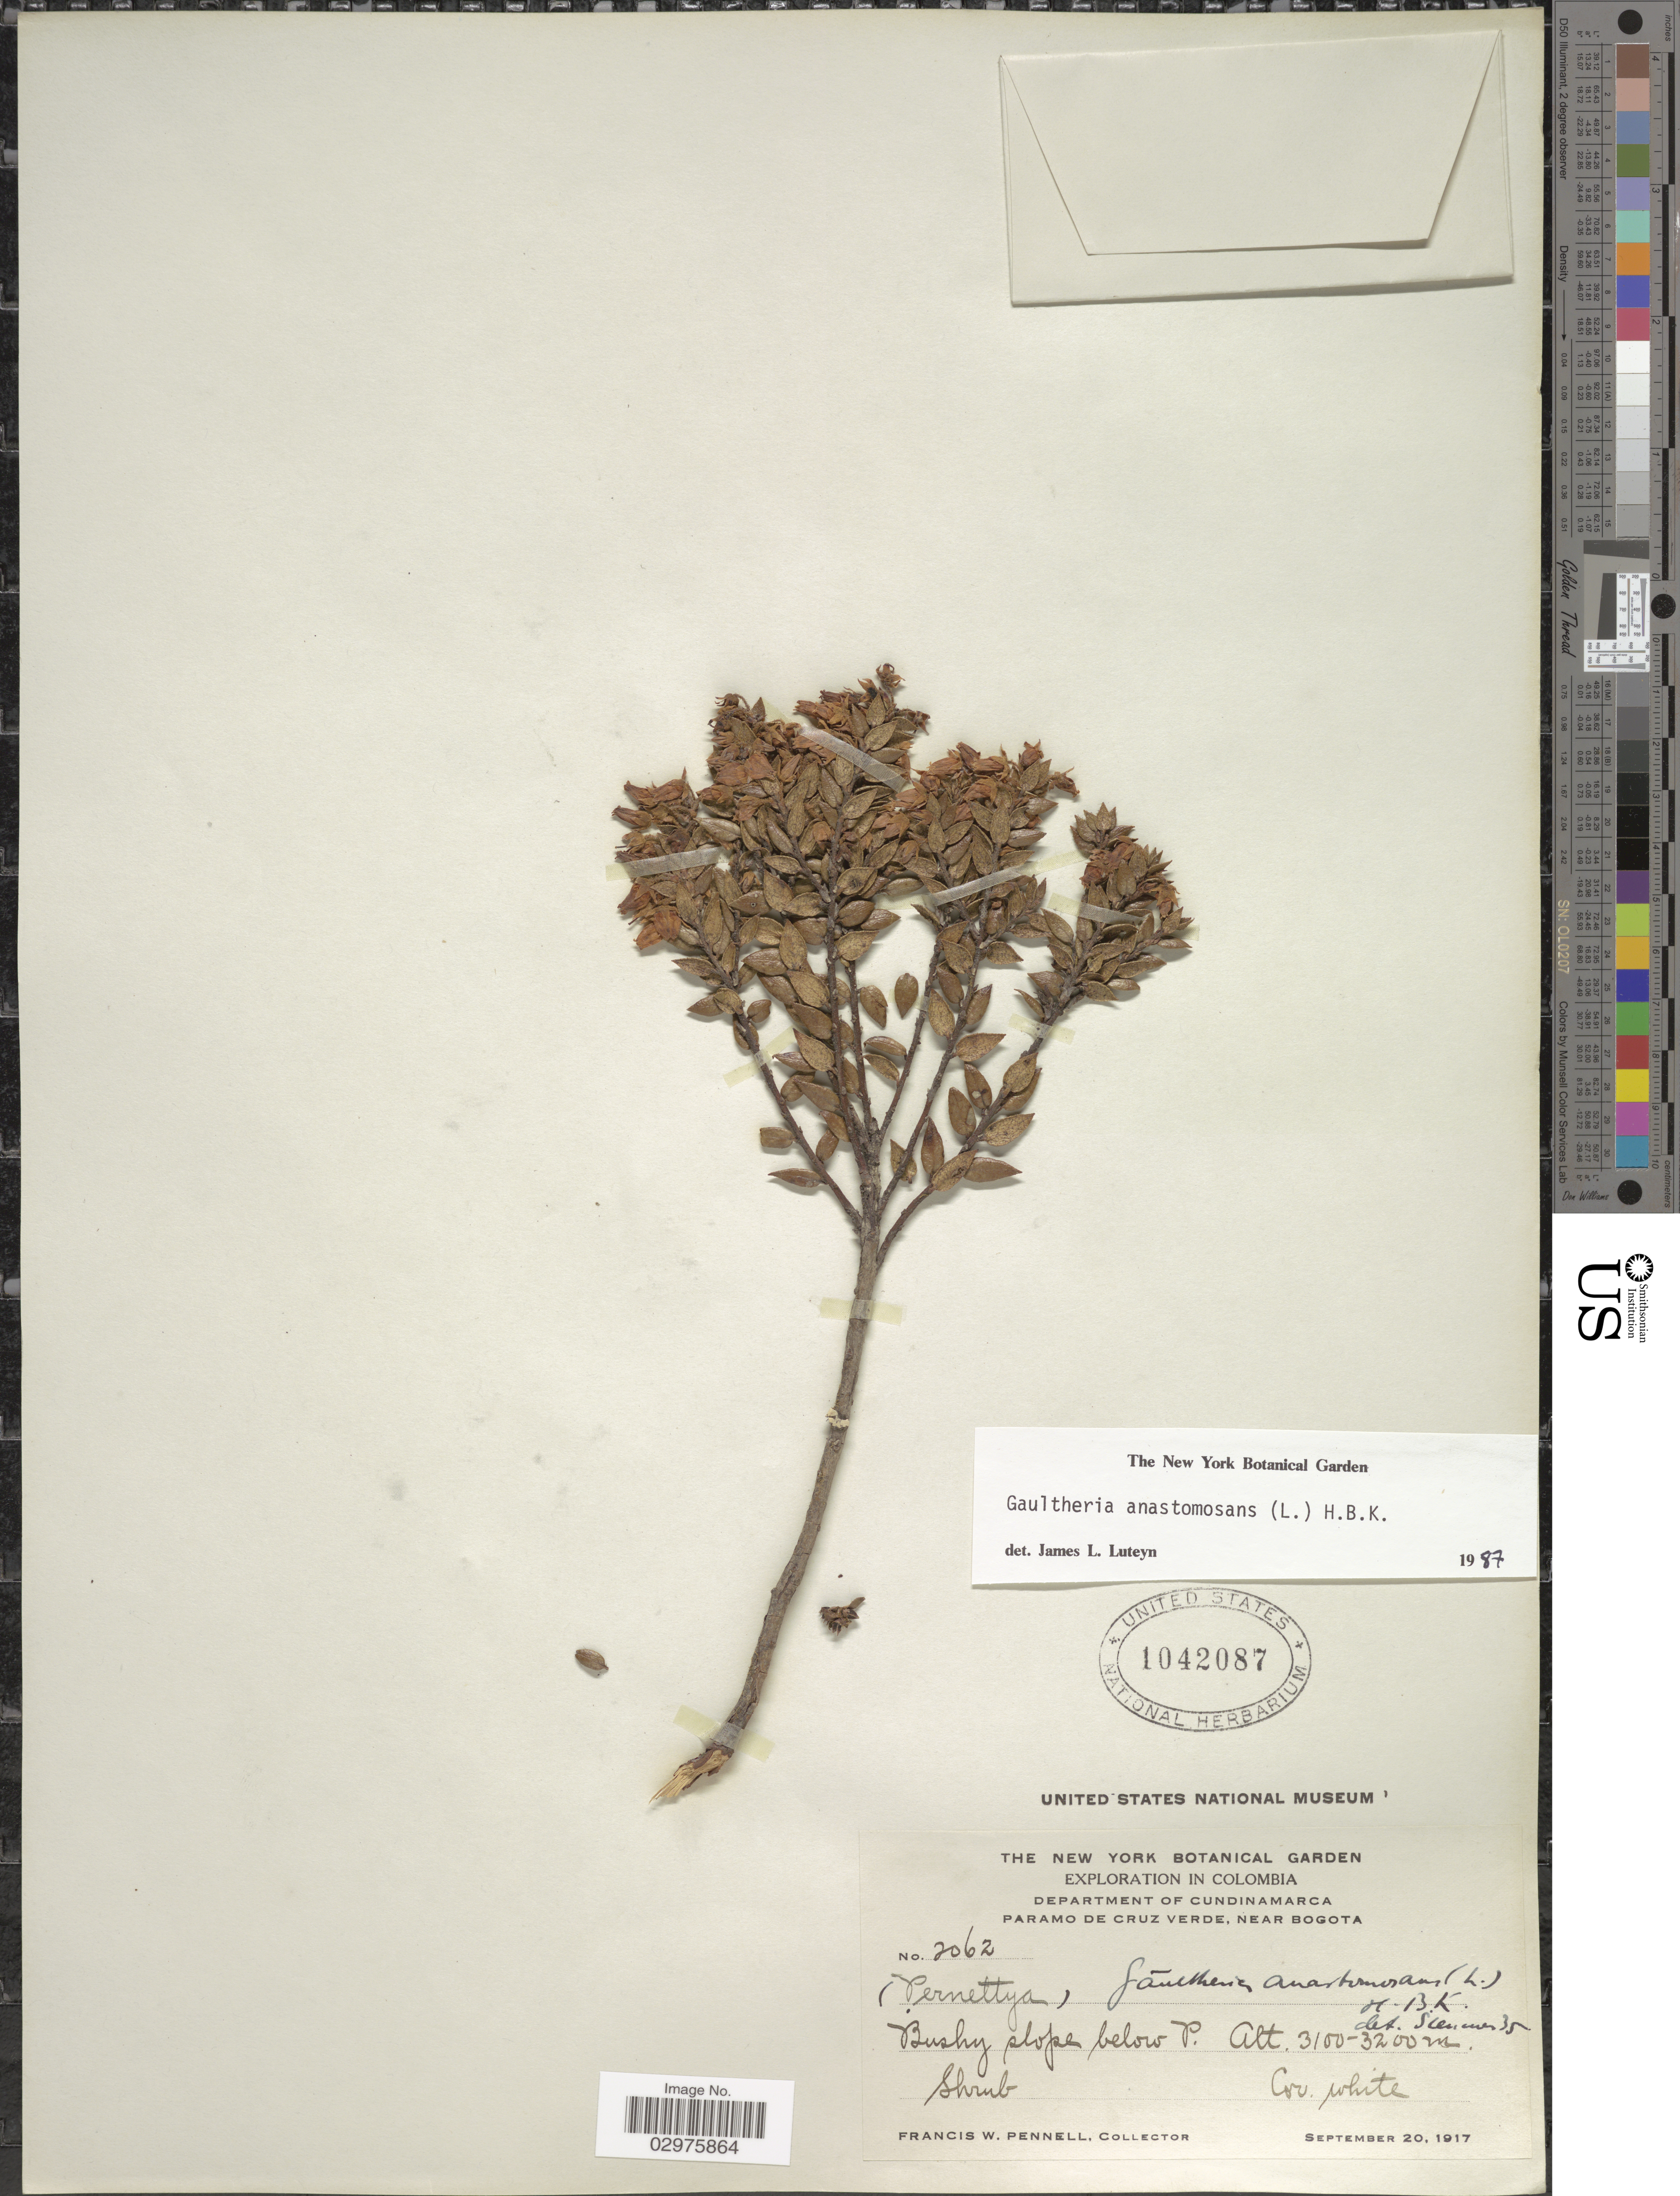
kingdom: Plantae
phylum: Tracheophyta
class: Magnoliopsida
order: Ericales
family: Ericaceae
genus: Gaultheria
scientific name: Gaultheria anastomosans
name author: (L. f.) Kunth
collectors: F. W. Pennell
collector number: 2062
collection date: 1917-09-20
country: Colombia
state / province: Cundinamarca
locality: Department of Cundinamarca. Paramo de Cruz Verde, near Bogota. Bushy slope below P.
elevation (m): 3100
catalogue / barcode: US 1042087